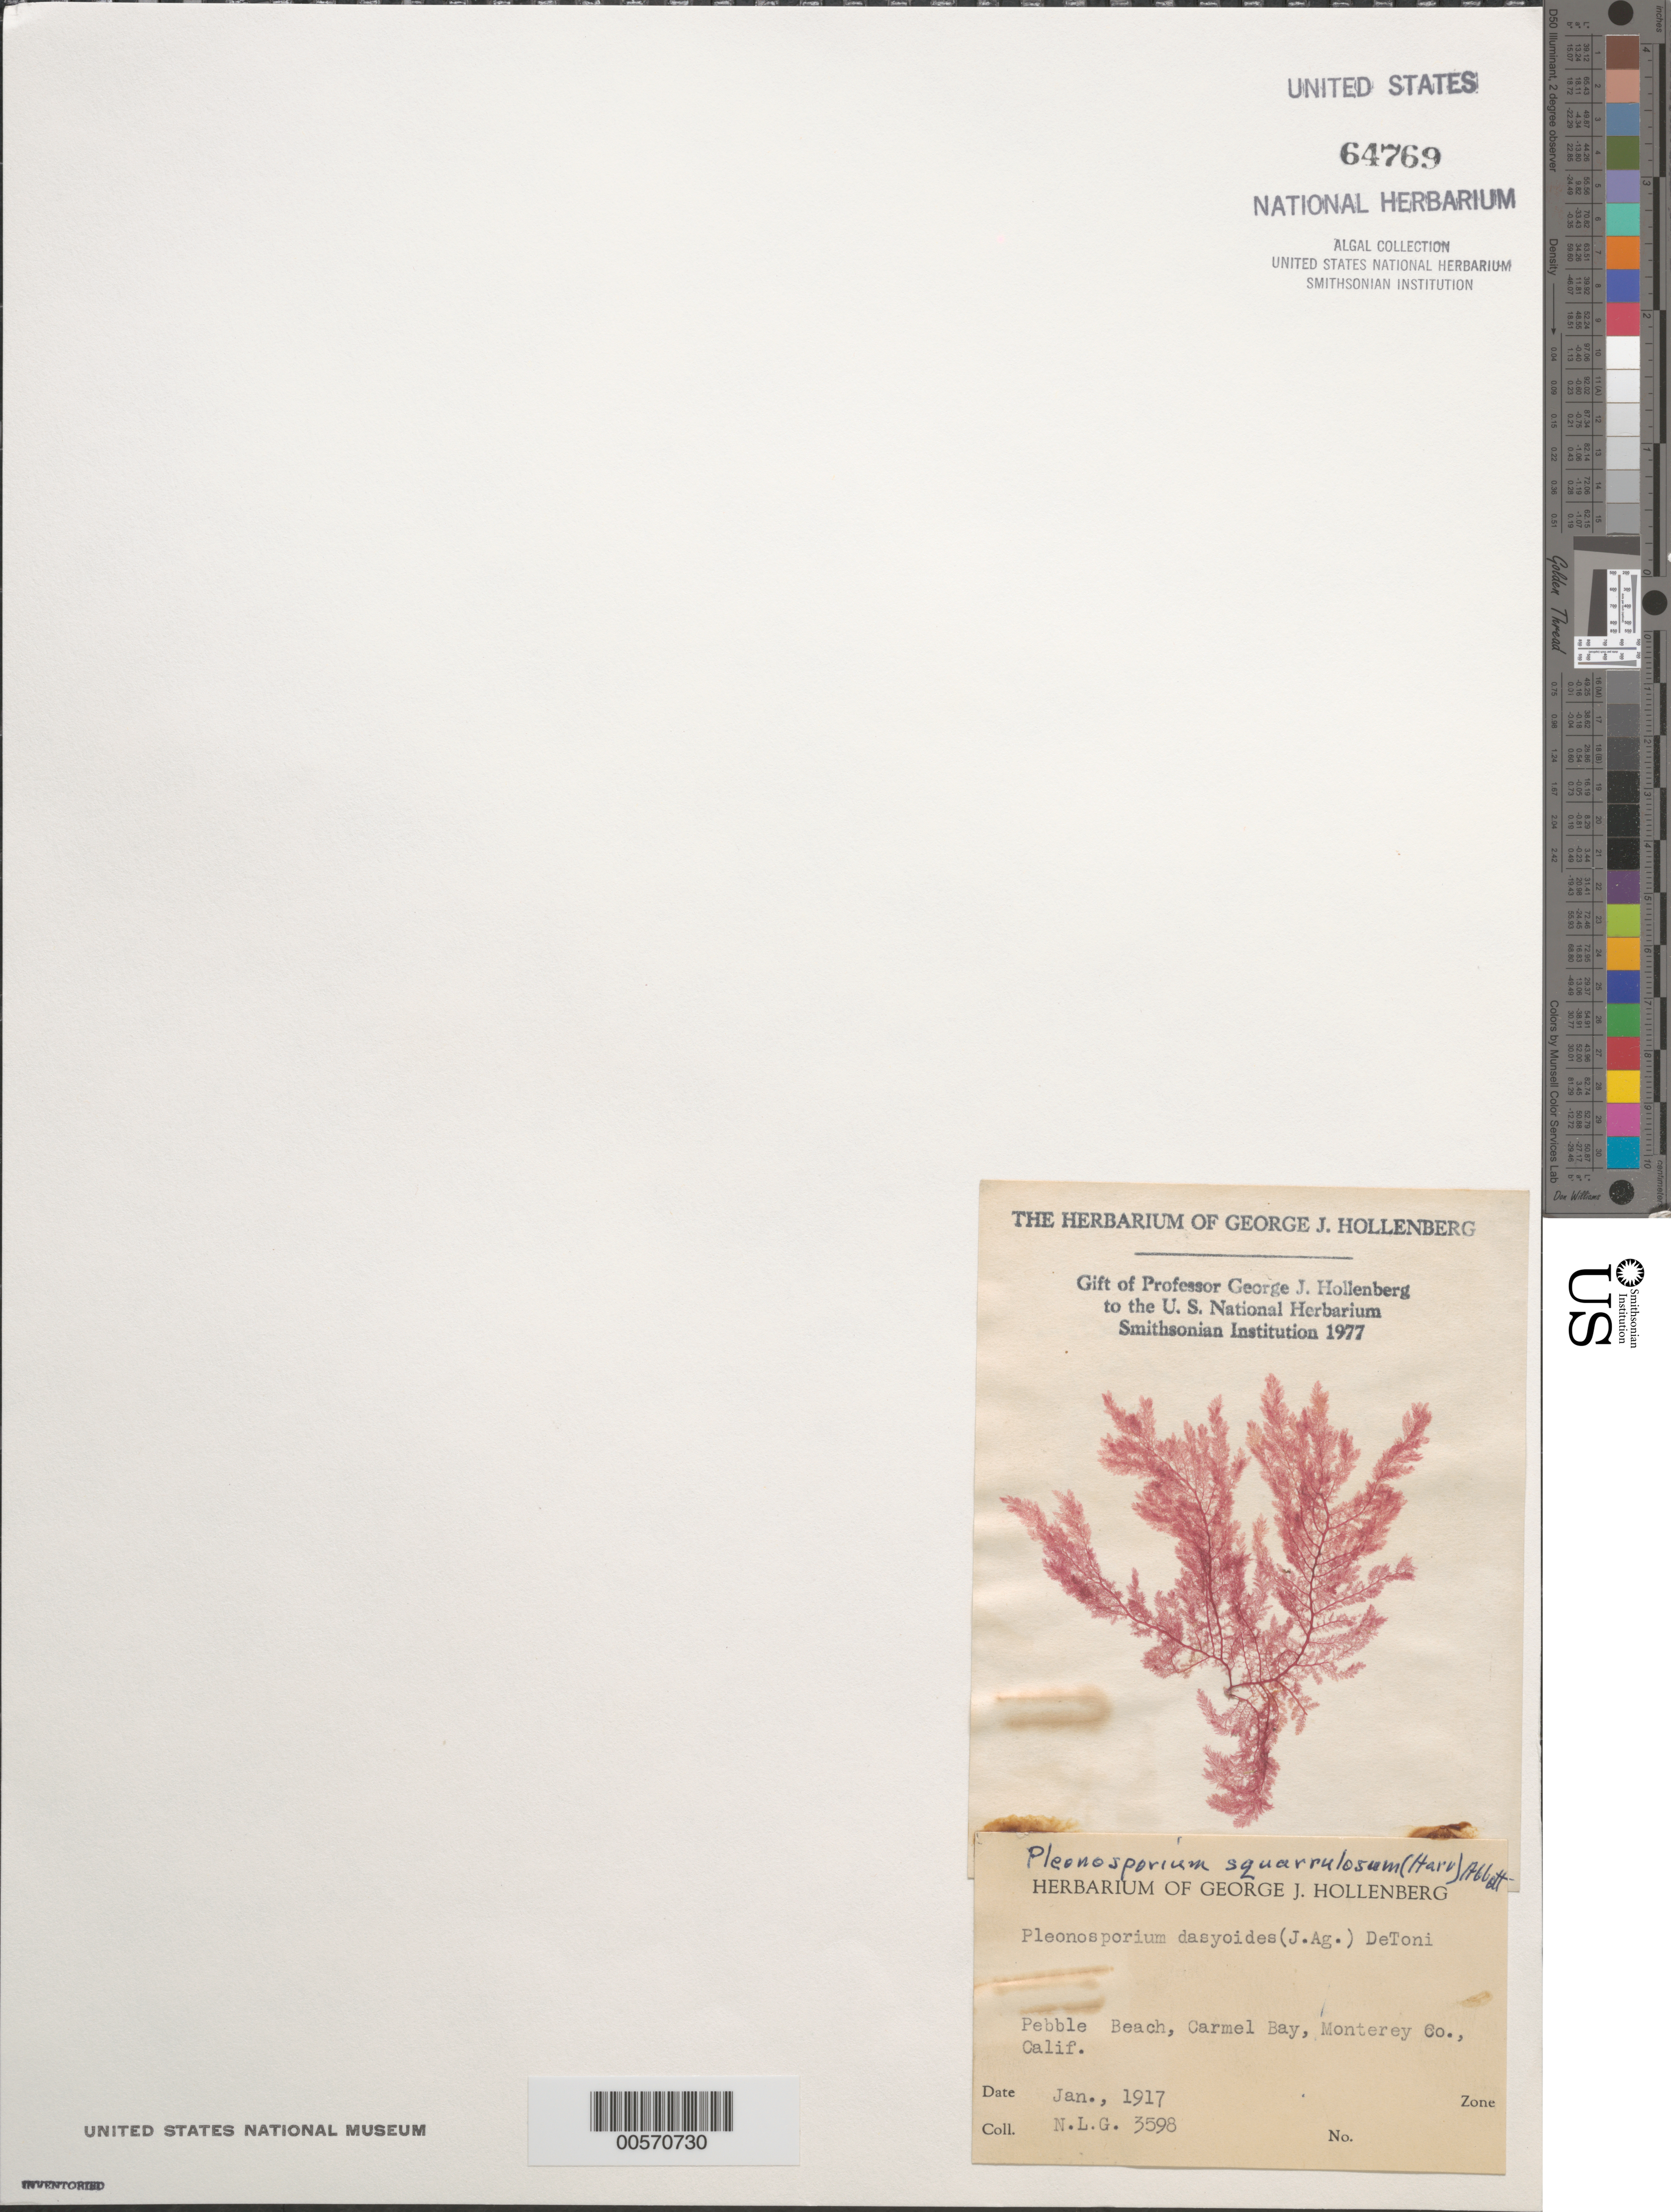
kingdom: Plantae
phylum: Rhodophyta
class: Florideophyceae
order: Ceramiales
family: Wrangeliaceae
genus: Pleonosporium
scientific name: Pleonosporium squarrulosum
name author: (Harv.) I.A. Abbott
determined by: Hollenberg, George J.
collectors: N. Gardner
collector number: NLG 3598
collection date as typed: Jan 1917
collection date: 1917-01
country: United States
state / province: California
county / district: Monterey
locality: Pebble Beach, Carmel Bay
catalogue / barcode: US 64769